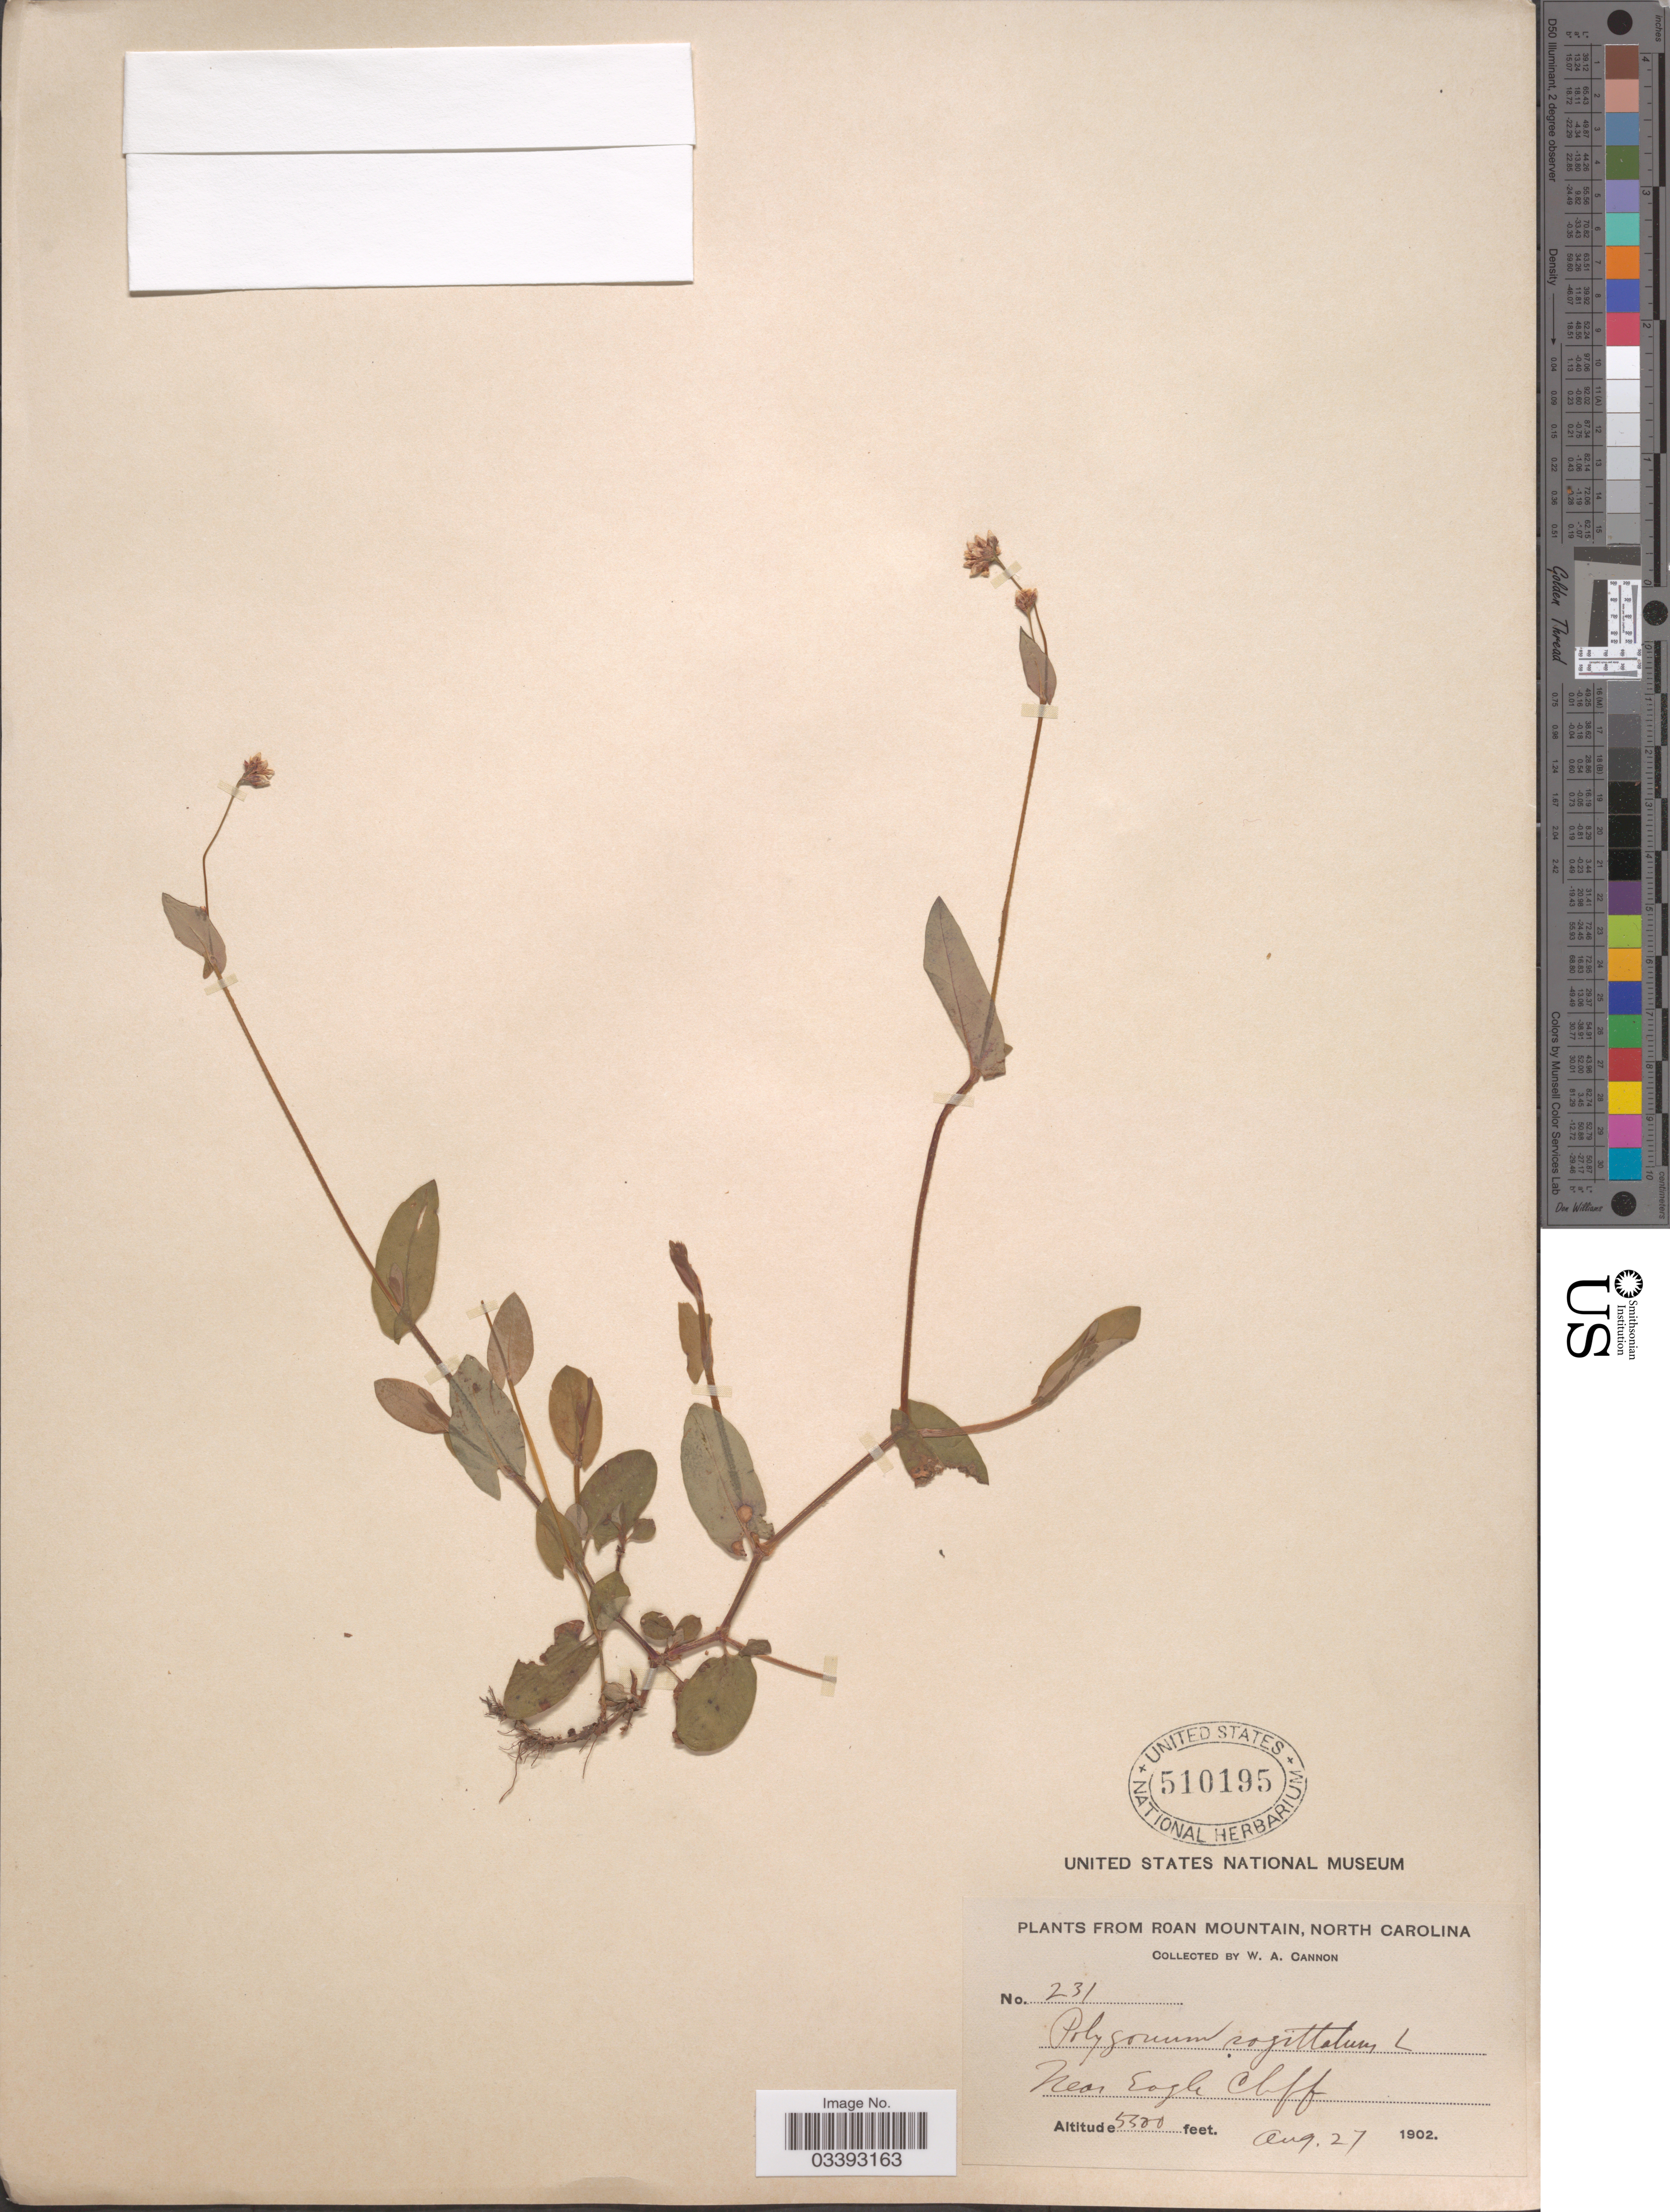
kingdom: Plantae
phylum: Tracheophyta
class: Magnoliopsida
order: Caryophyllales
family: Polygonaceae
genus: Persicaria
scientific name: Persicaria sagittata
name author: (L.) H. Gross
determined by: Atha, D. E.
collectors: W. Cannon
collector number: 231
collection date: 1902-08-27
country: United States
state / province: North Carolina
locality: Roan Mountain. Near Eagle Cliff.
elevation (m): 1676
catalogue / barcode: US 510195